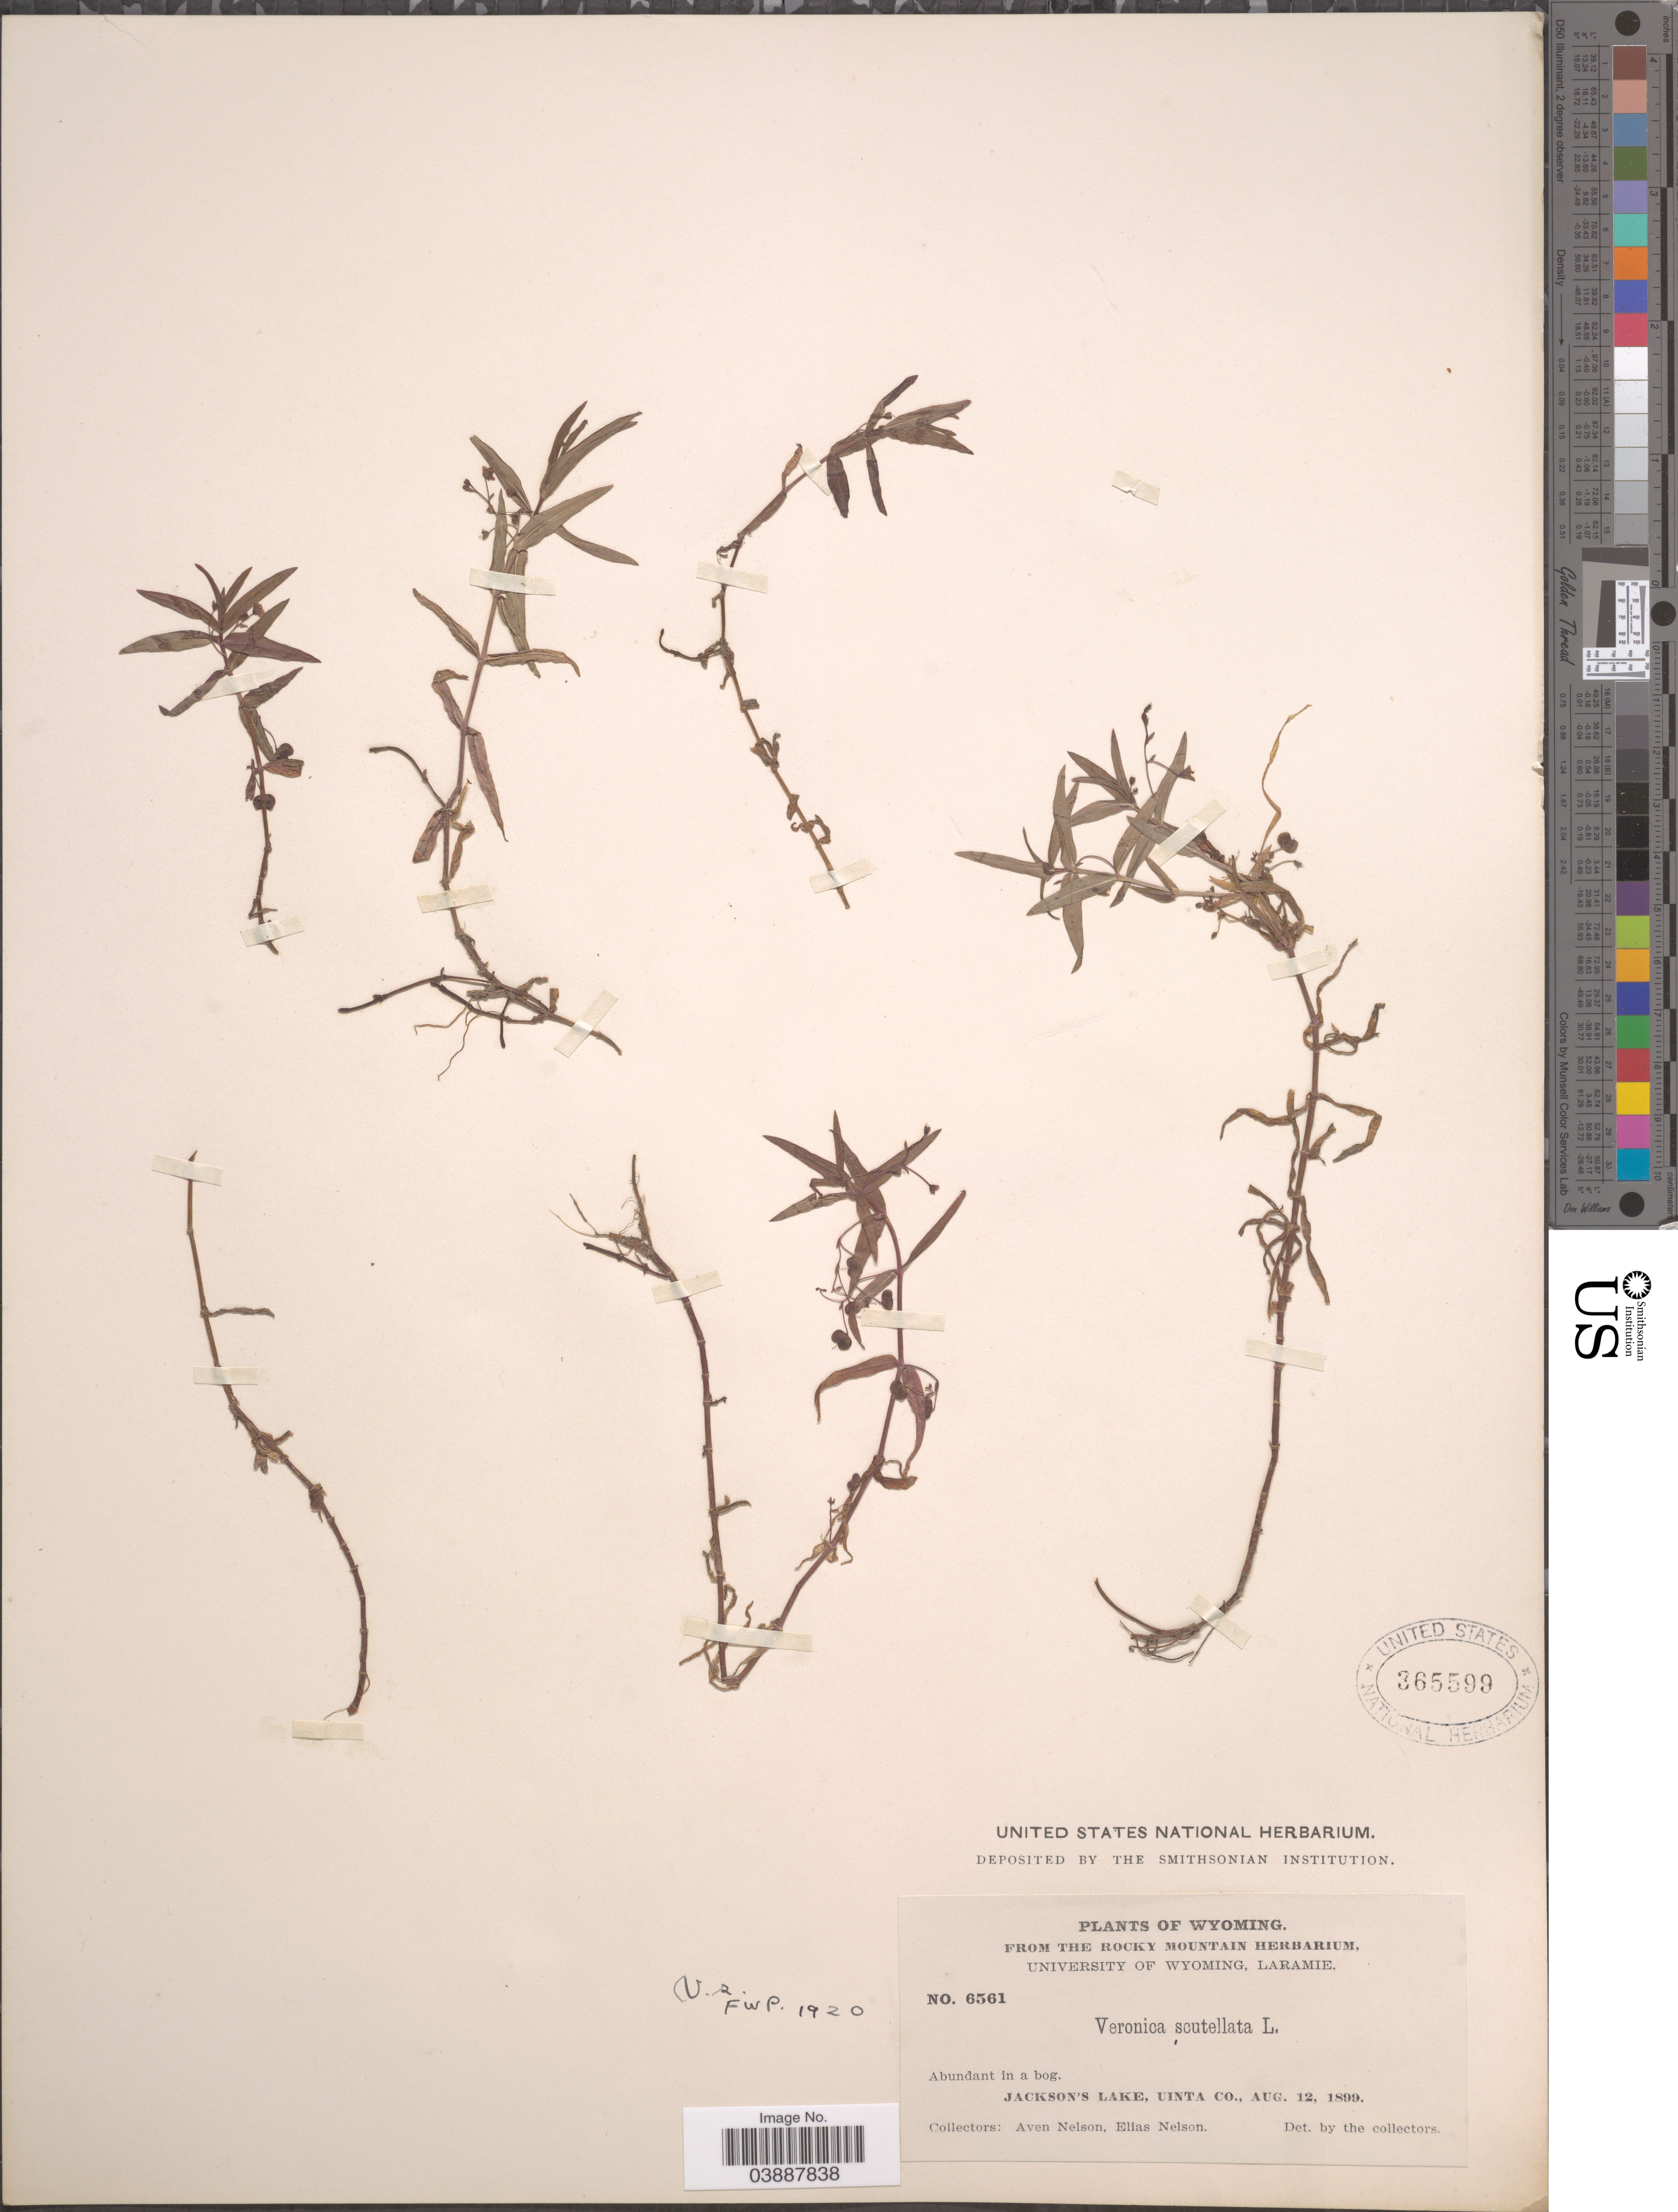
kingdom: Plantae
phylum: Tracheophyta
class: Magnoliopsida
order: Lamiales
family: Plantaginaceae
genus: Veronica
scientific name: Veronica scutellata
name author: L.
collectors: A. Nelson & E. Nelson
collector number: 6561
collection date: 1899-08-12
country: United States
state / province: Wyoming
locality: Jackson's Lake, Uinta Co.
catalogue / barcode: US 365599